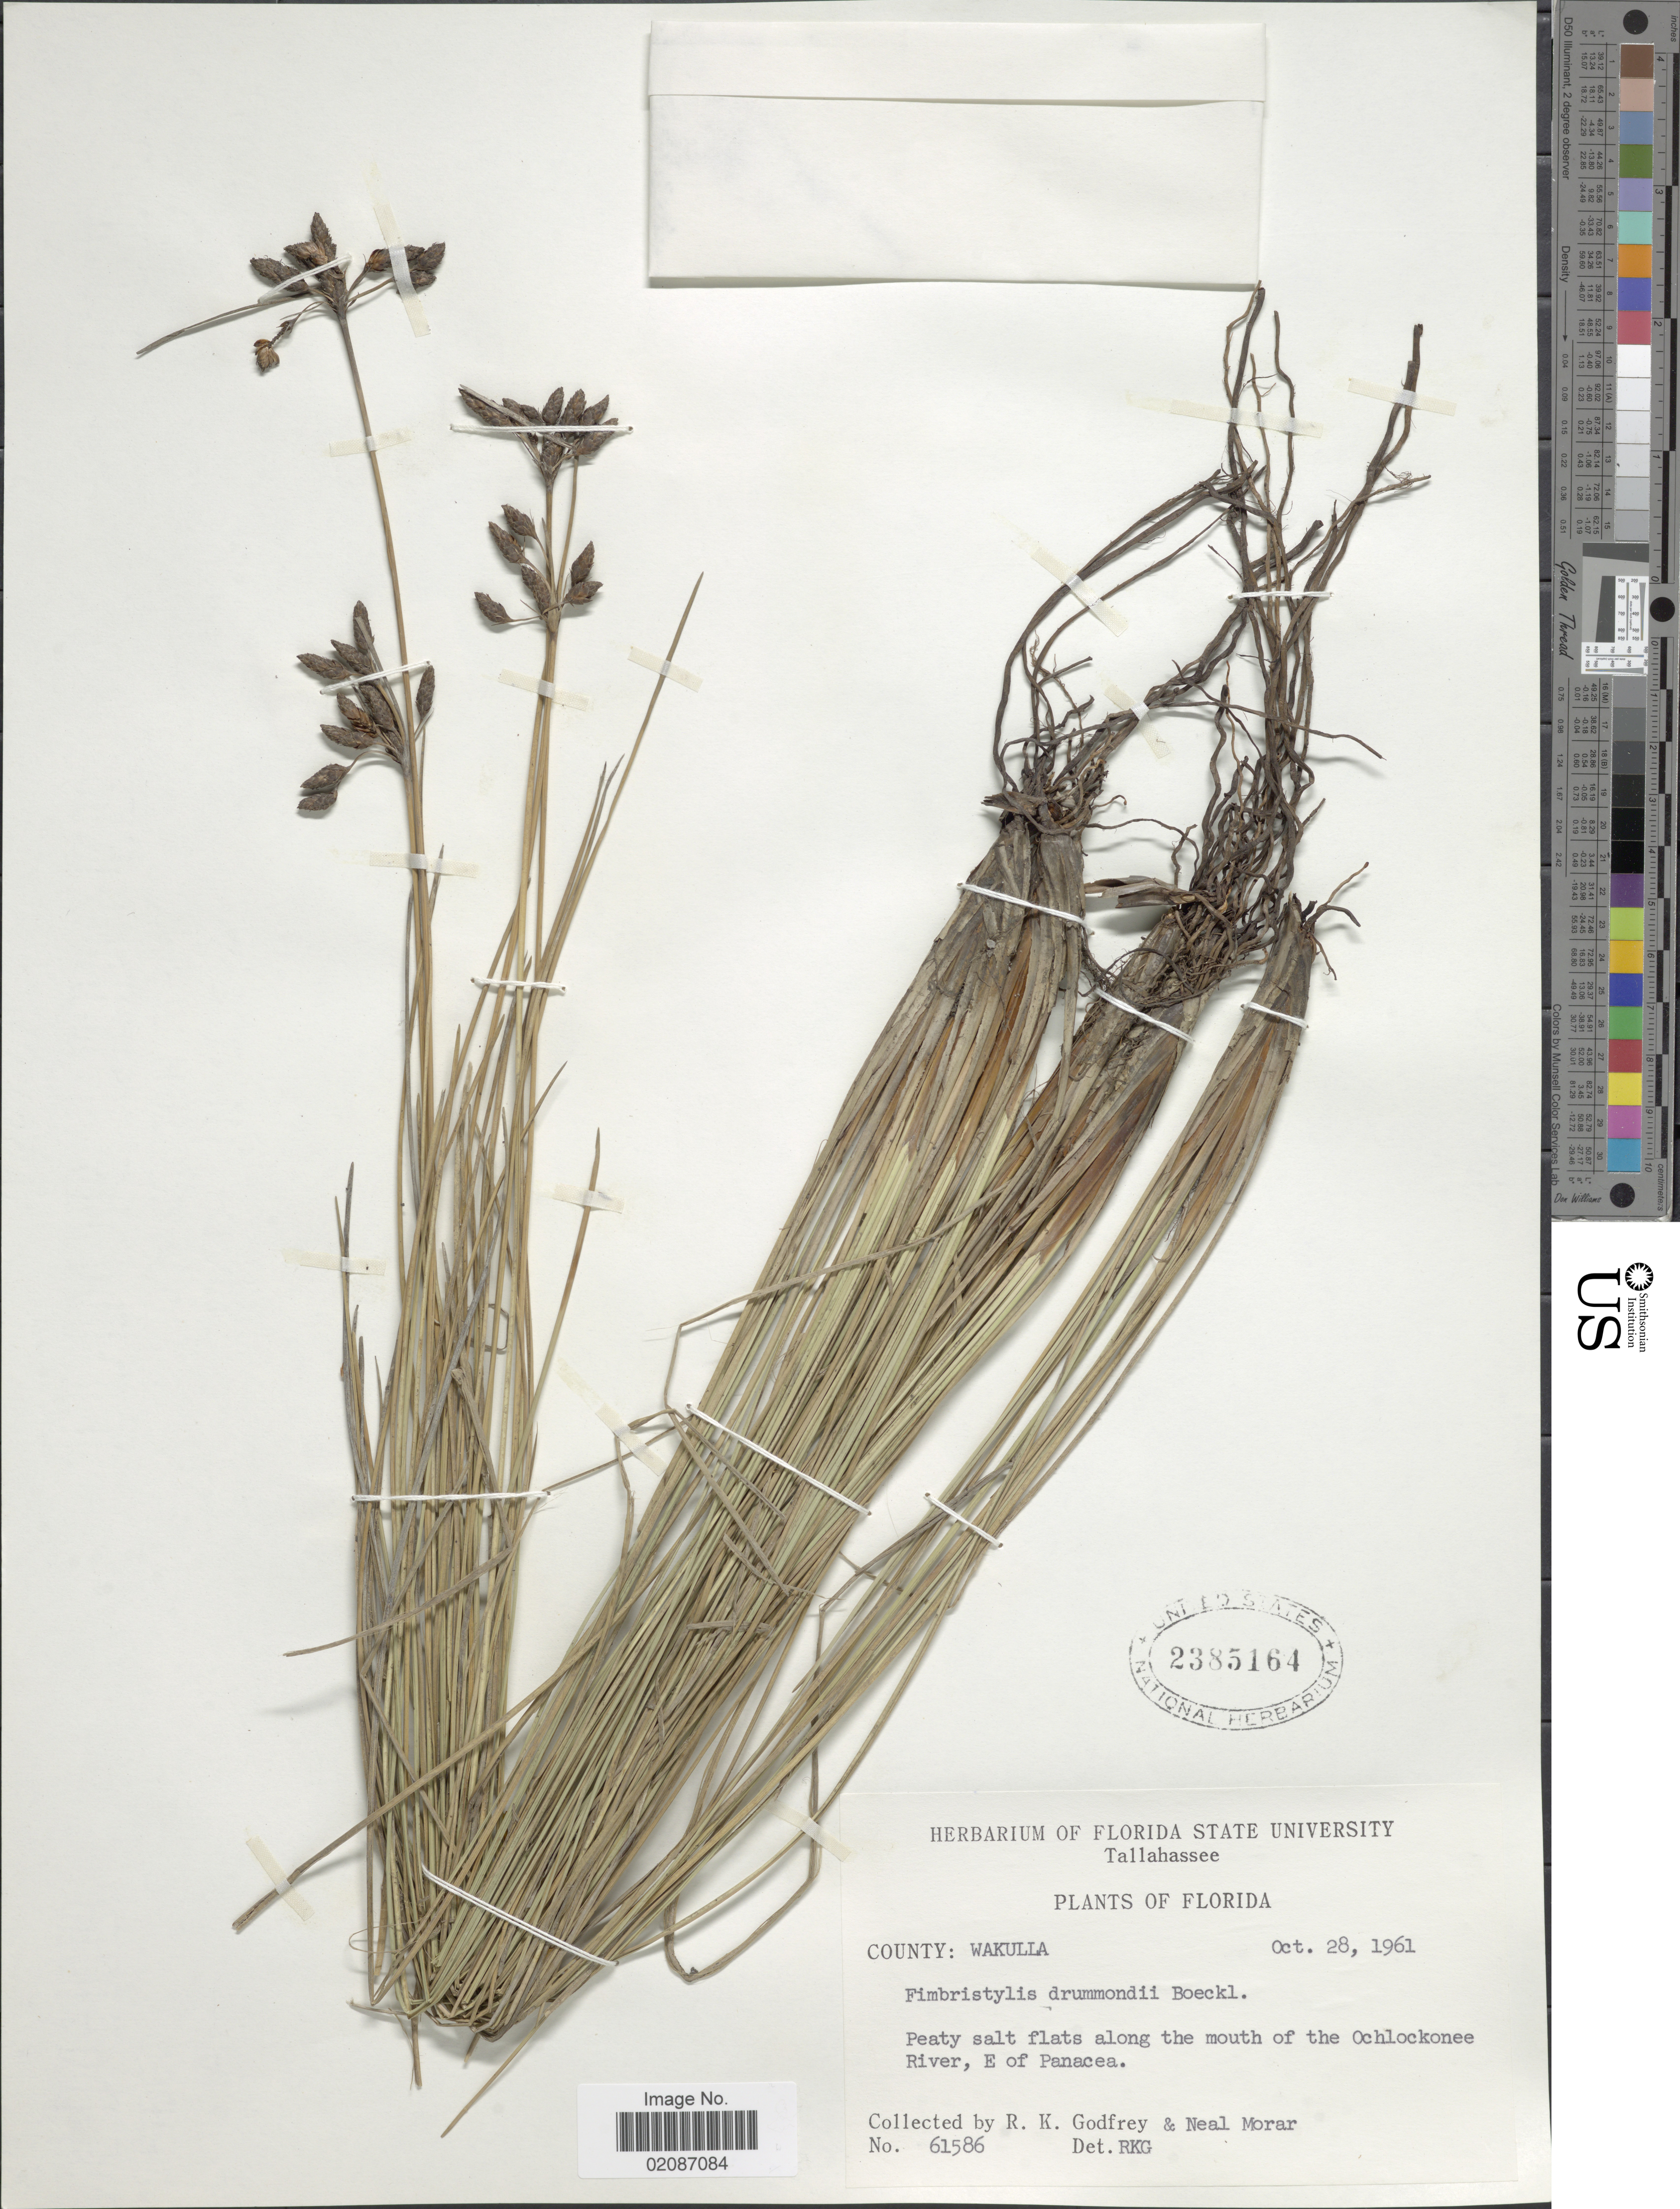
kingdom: Plantae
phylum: Tracheophyta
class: Liliopsida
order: Poales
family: Cyperaceae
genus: Fimbristylis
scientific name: Fimbristylis castanea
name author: (Michx.) Vahl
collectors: R. K. Godfrey & N. Morar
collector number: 61586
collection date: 1961-10-28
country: United States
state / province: Florida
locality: County Wakulla, along the mouth of the Ochlockonee River, E of Panacea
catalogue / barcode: US 2385164